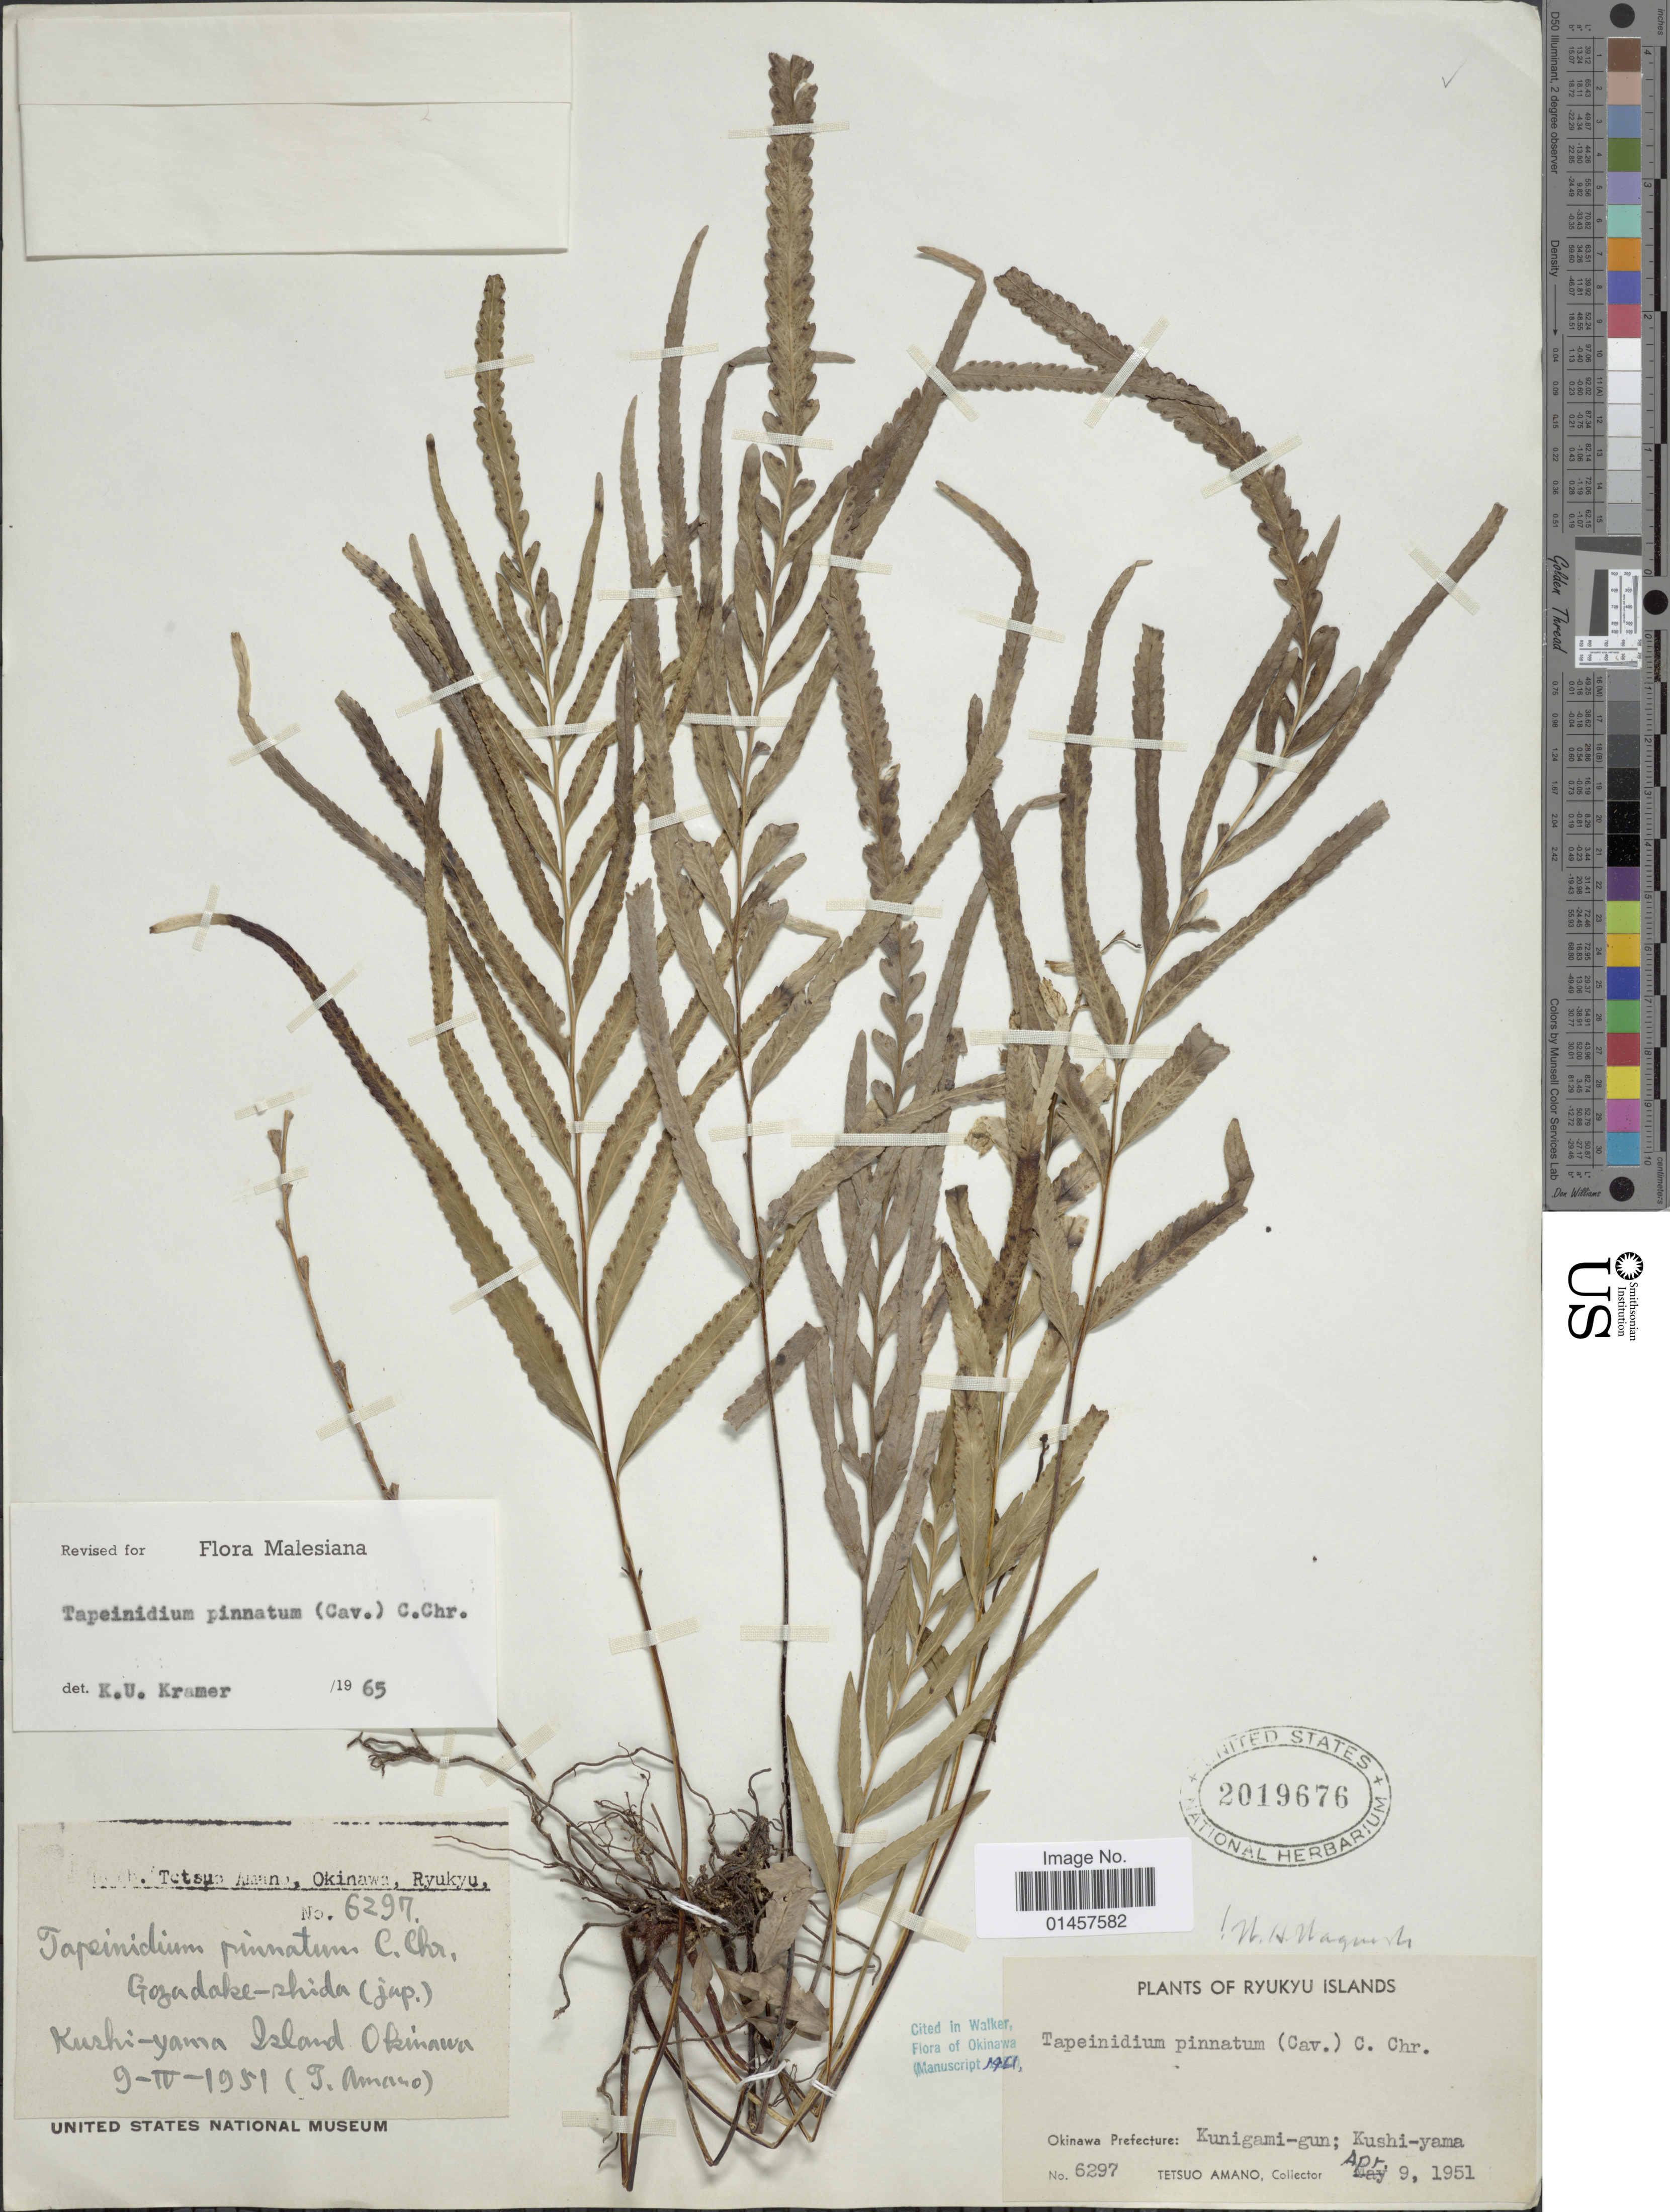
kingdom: Plantae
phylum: Tracheophyta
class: Polypodiopsida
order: Polypodiales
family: Lindsaeaceae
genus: Tapeinidium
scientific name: Tapeinidium pinnatum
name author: (Cav.) C. Chr.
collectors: T. Amano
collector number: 6297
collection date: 1951-04-09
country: Japan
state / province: Okinawa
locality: Ryukyu Islands, Okinawa Prefecture: Kunigami-gun; Kushi-Yama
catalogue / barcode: US 2019676